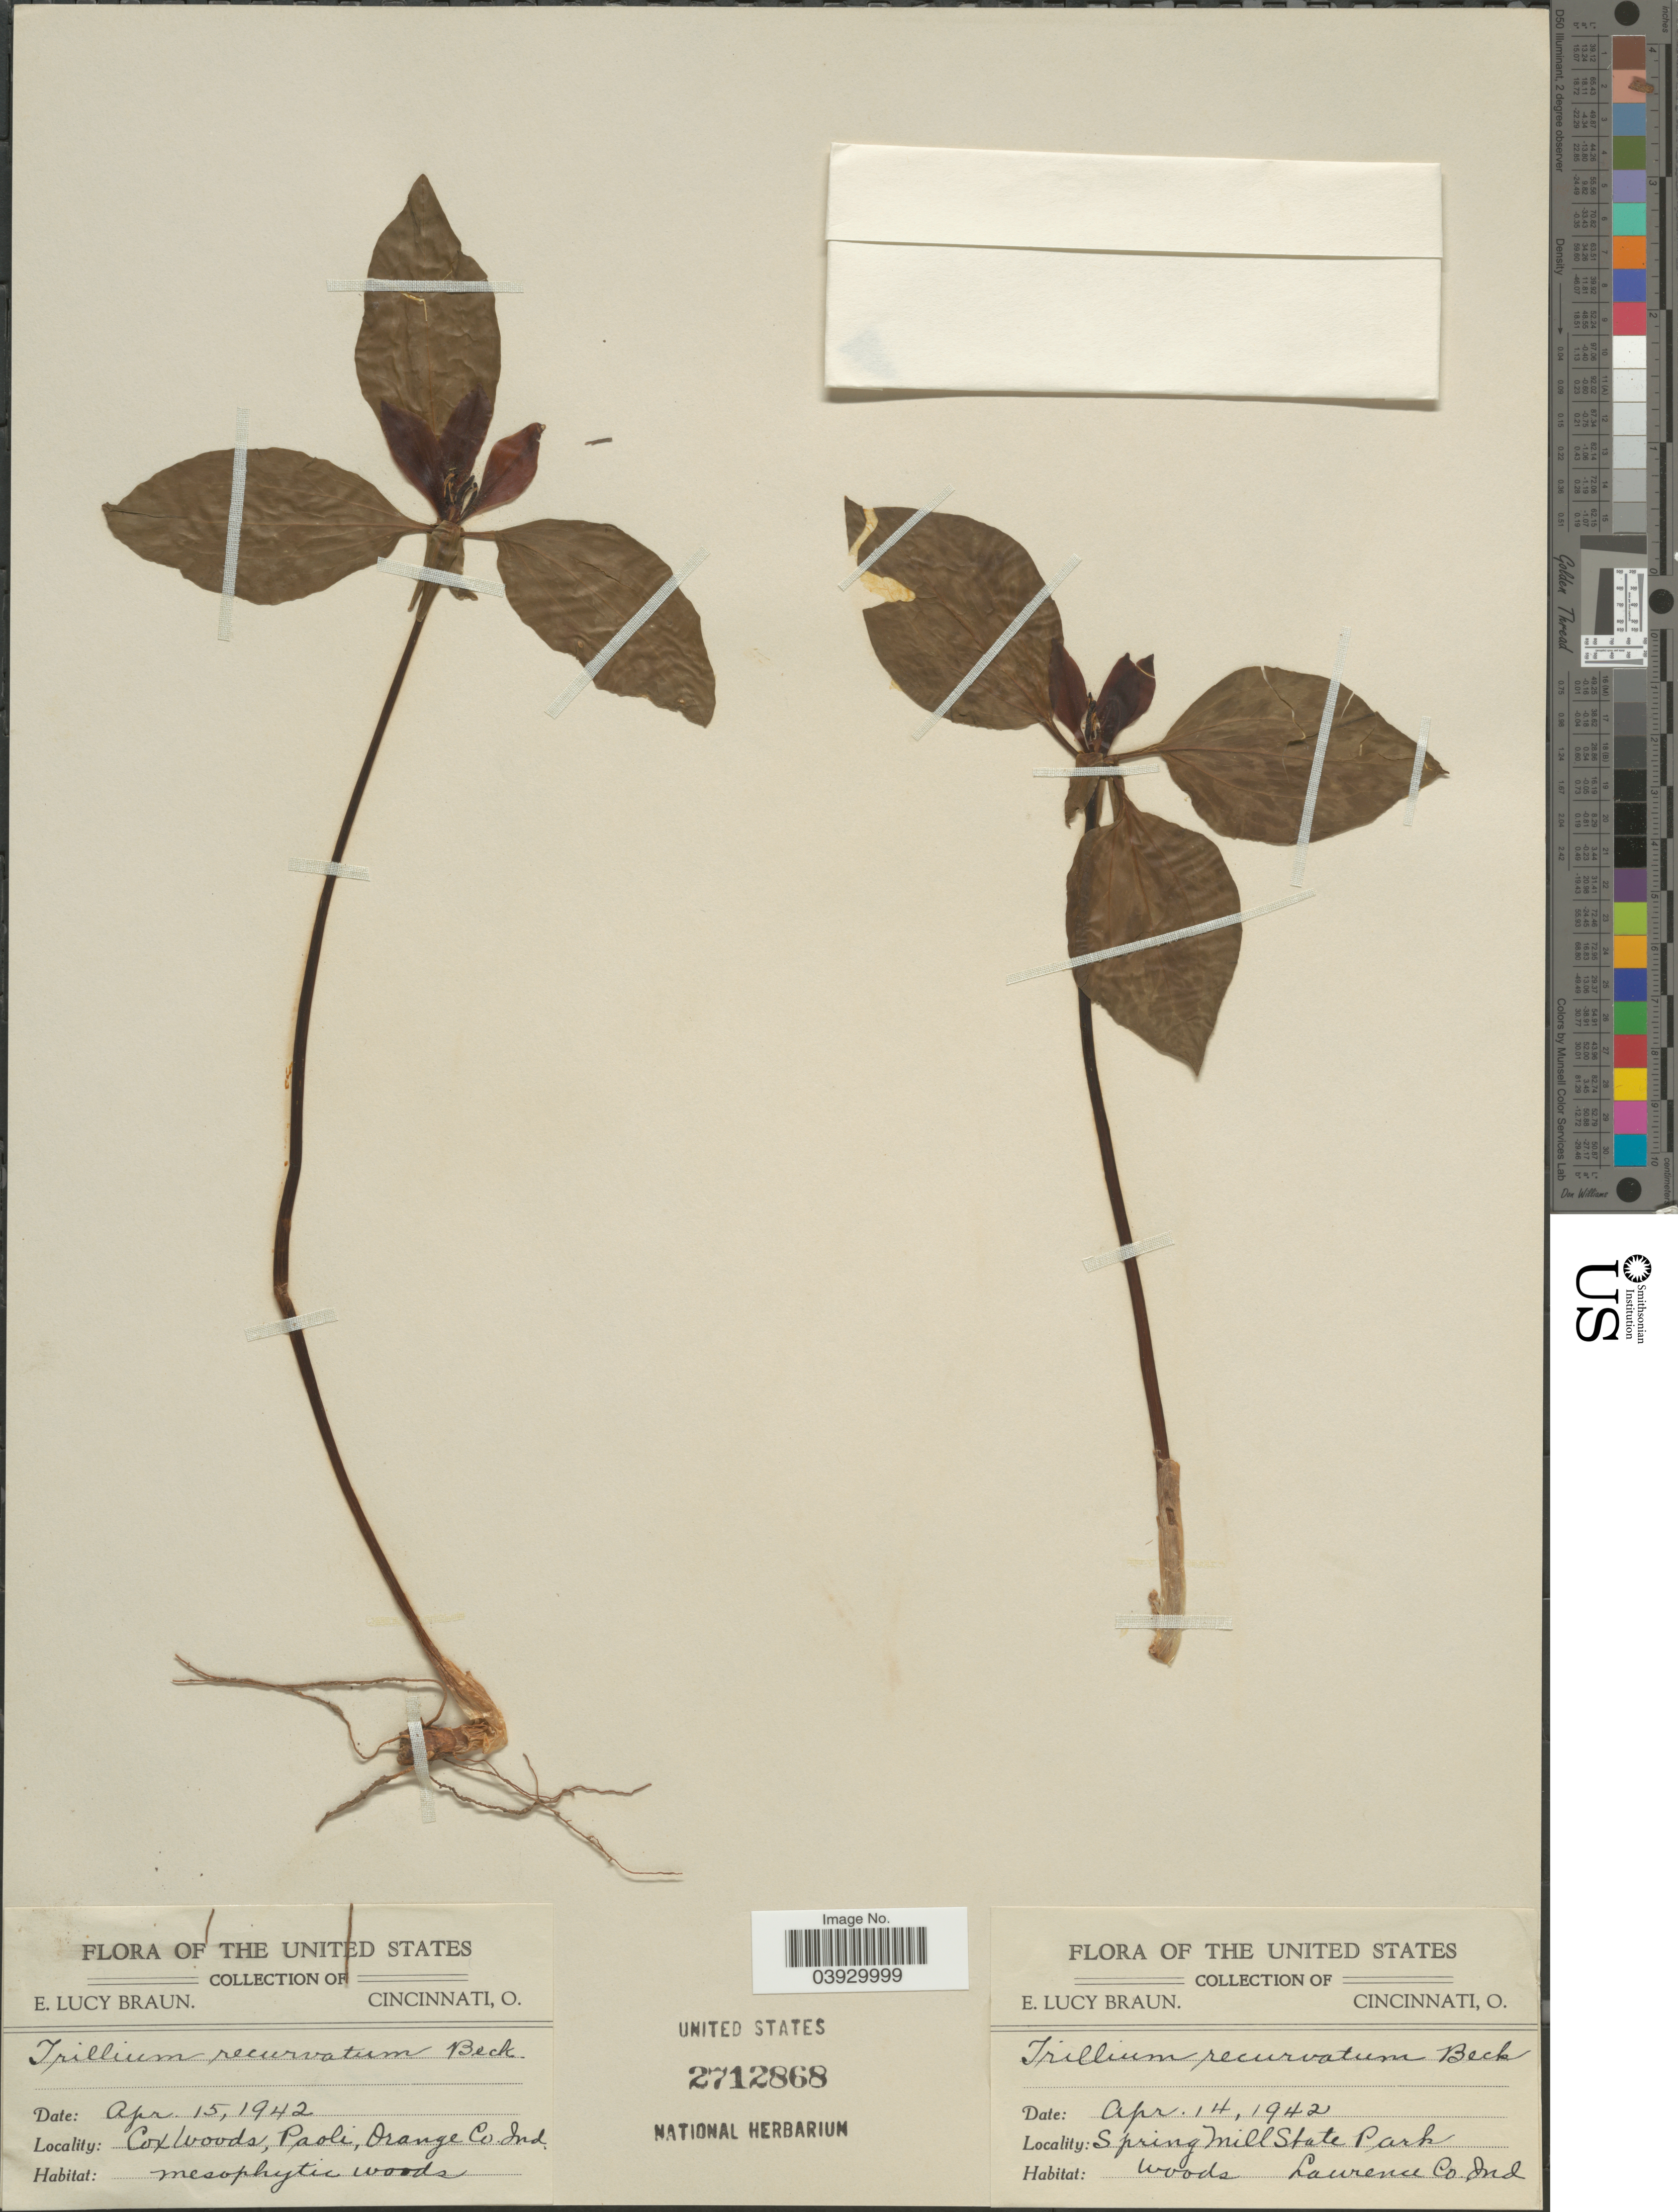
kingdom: Plantae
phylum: Tracheophyta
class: Liliopsida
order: Liliales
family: Melanthiaceae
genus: Trillium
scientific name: Trillium recurvatum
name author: L.C. Beck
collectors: E. L. Braun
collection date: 1942-04-15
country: United States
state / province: Indiana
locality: Cox Woods, Paoli, Orange Co.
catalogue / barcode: US 2712868